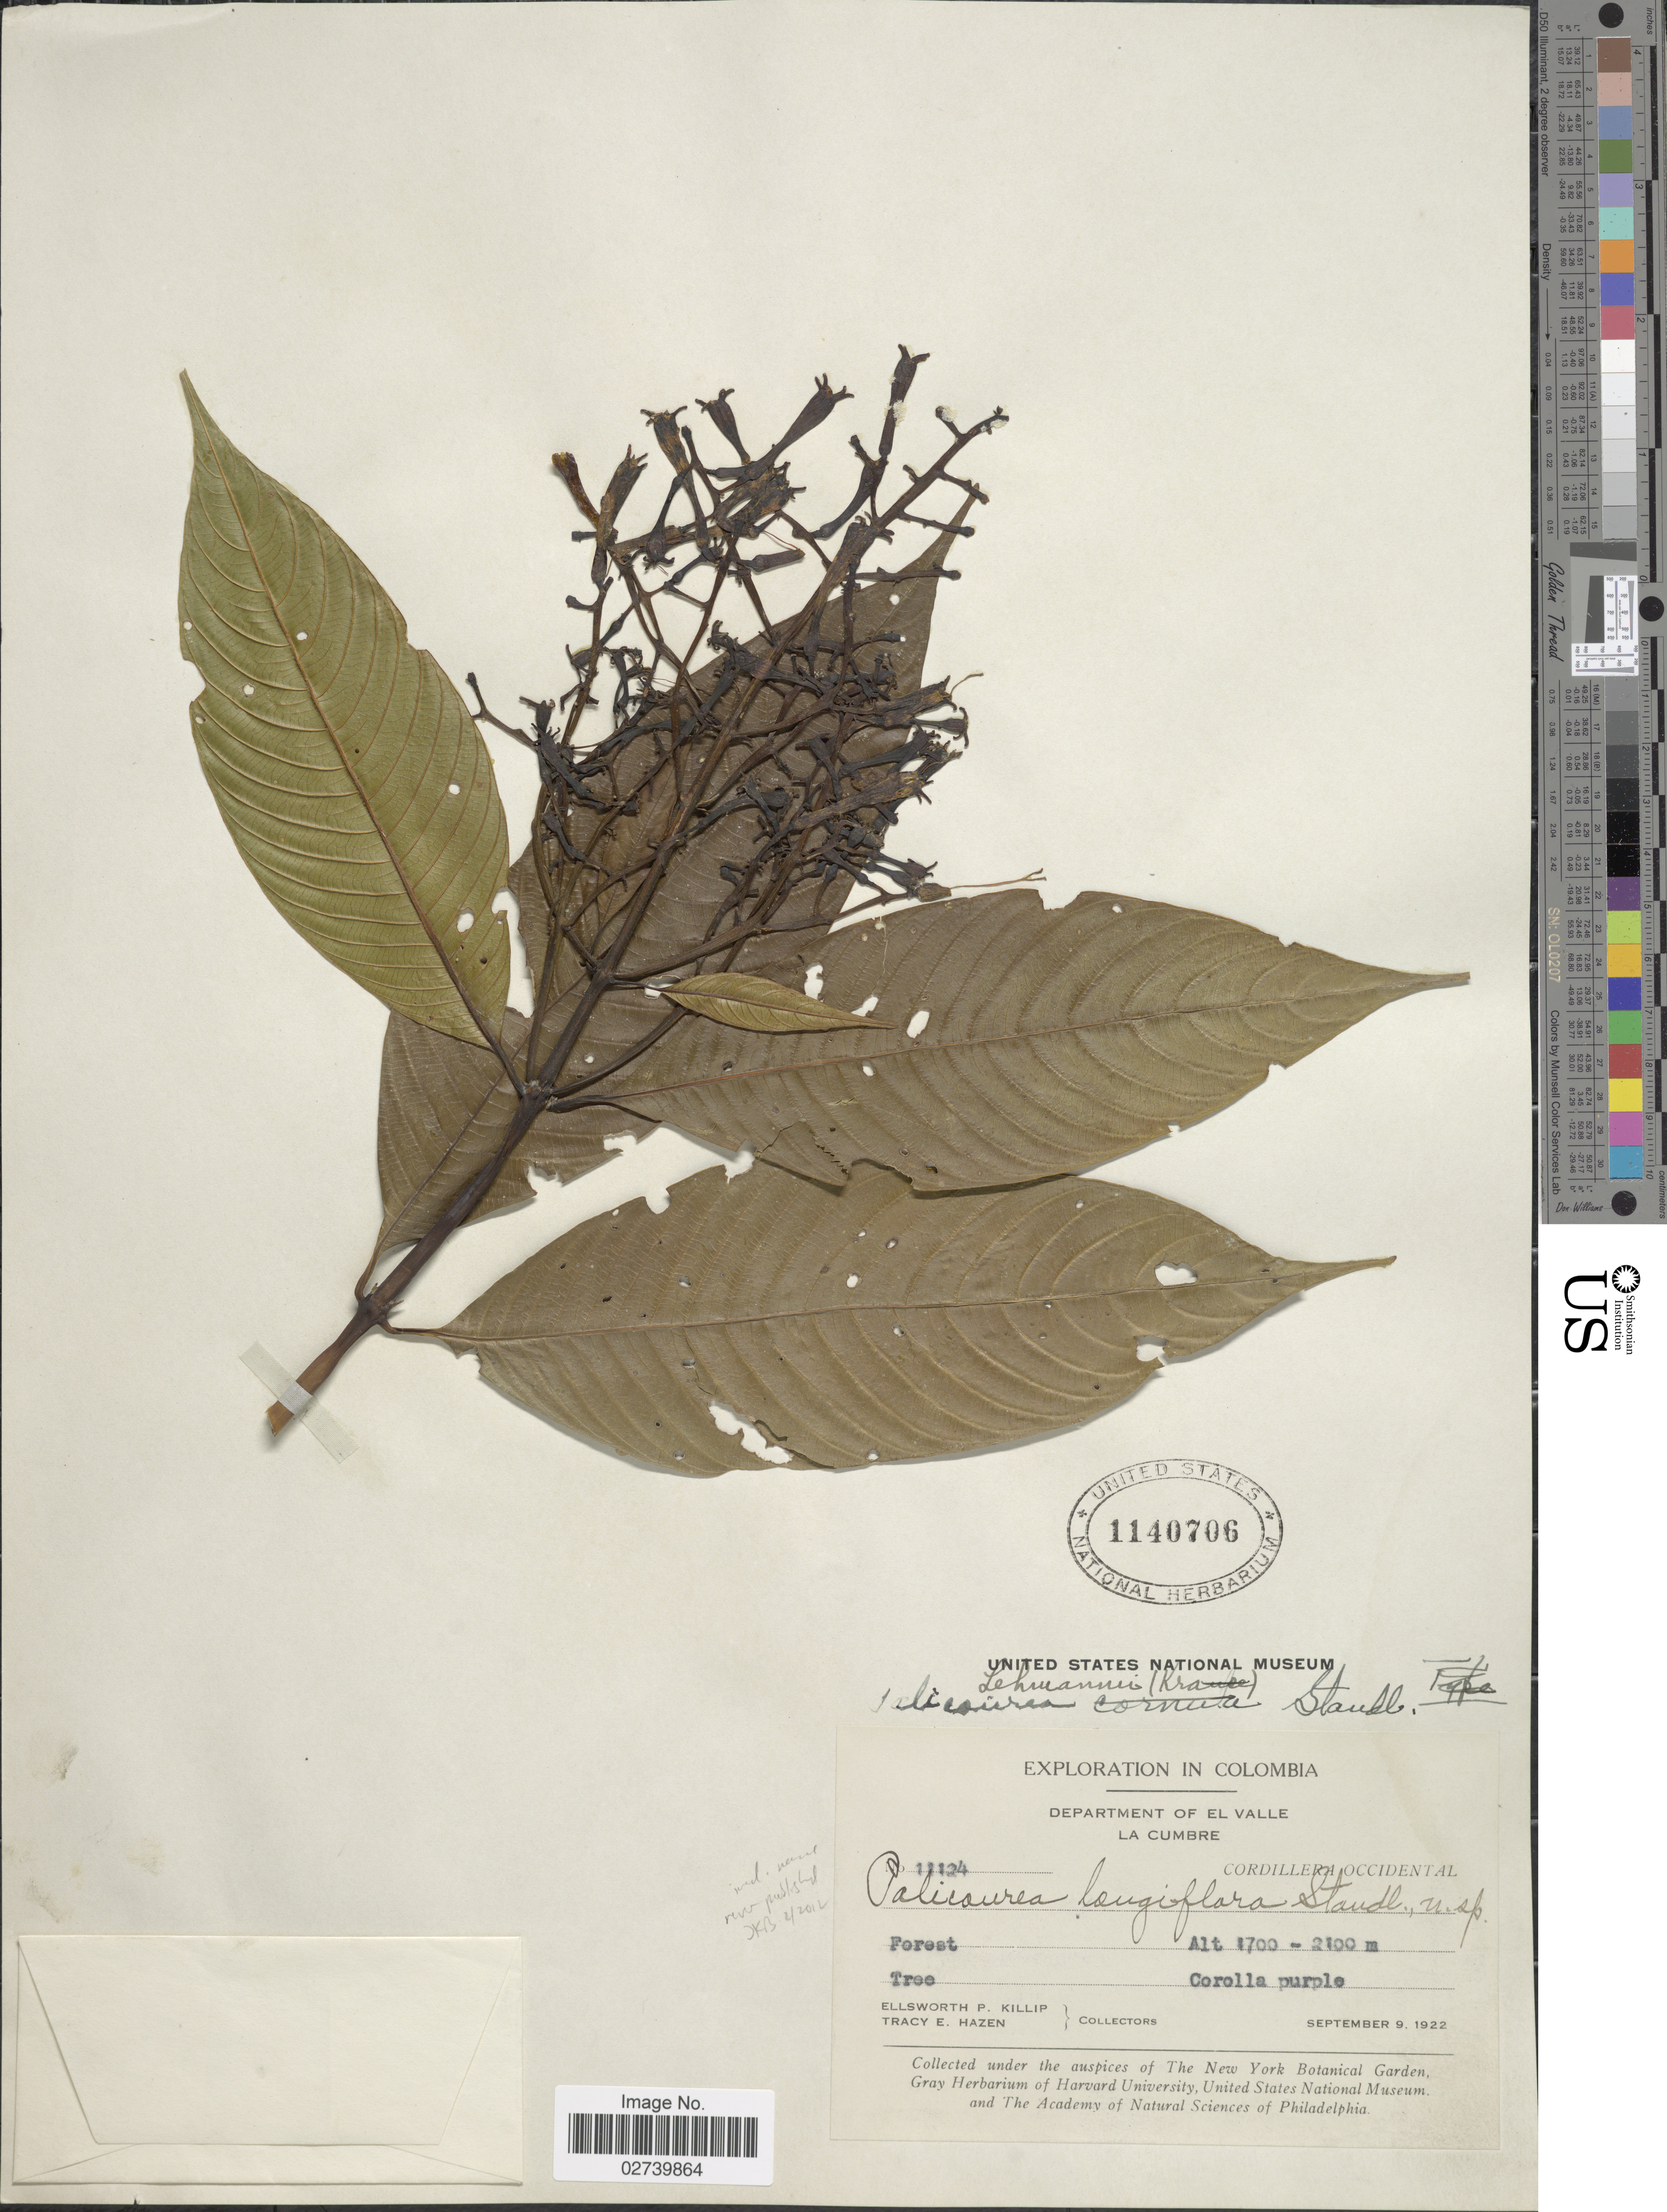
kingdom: Plantae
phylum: Tracheophyta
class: Magnoliopsida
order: Gentianales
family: Rubiaceae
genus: Palicourea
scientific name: Palicourea lehmannii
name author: (K. Schum. & K. Krause) Standl.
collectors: E. P. Killip & T. E. Hazen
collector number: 11124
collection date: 1922-09-09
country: Colombia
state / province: Valle del Cauca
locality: Department of El Valle. La Cumbre. Cordillera Occidental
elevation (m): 1700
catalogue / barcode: US 1140706